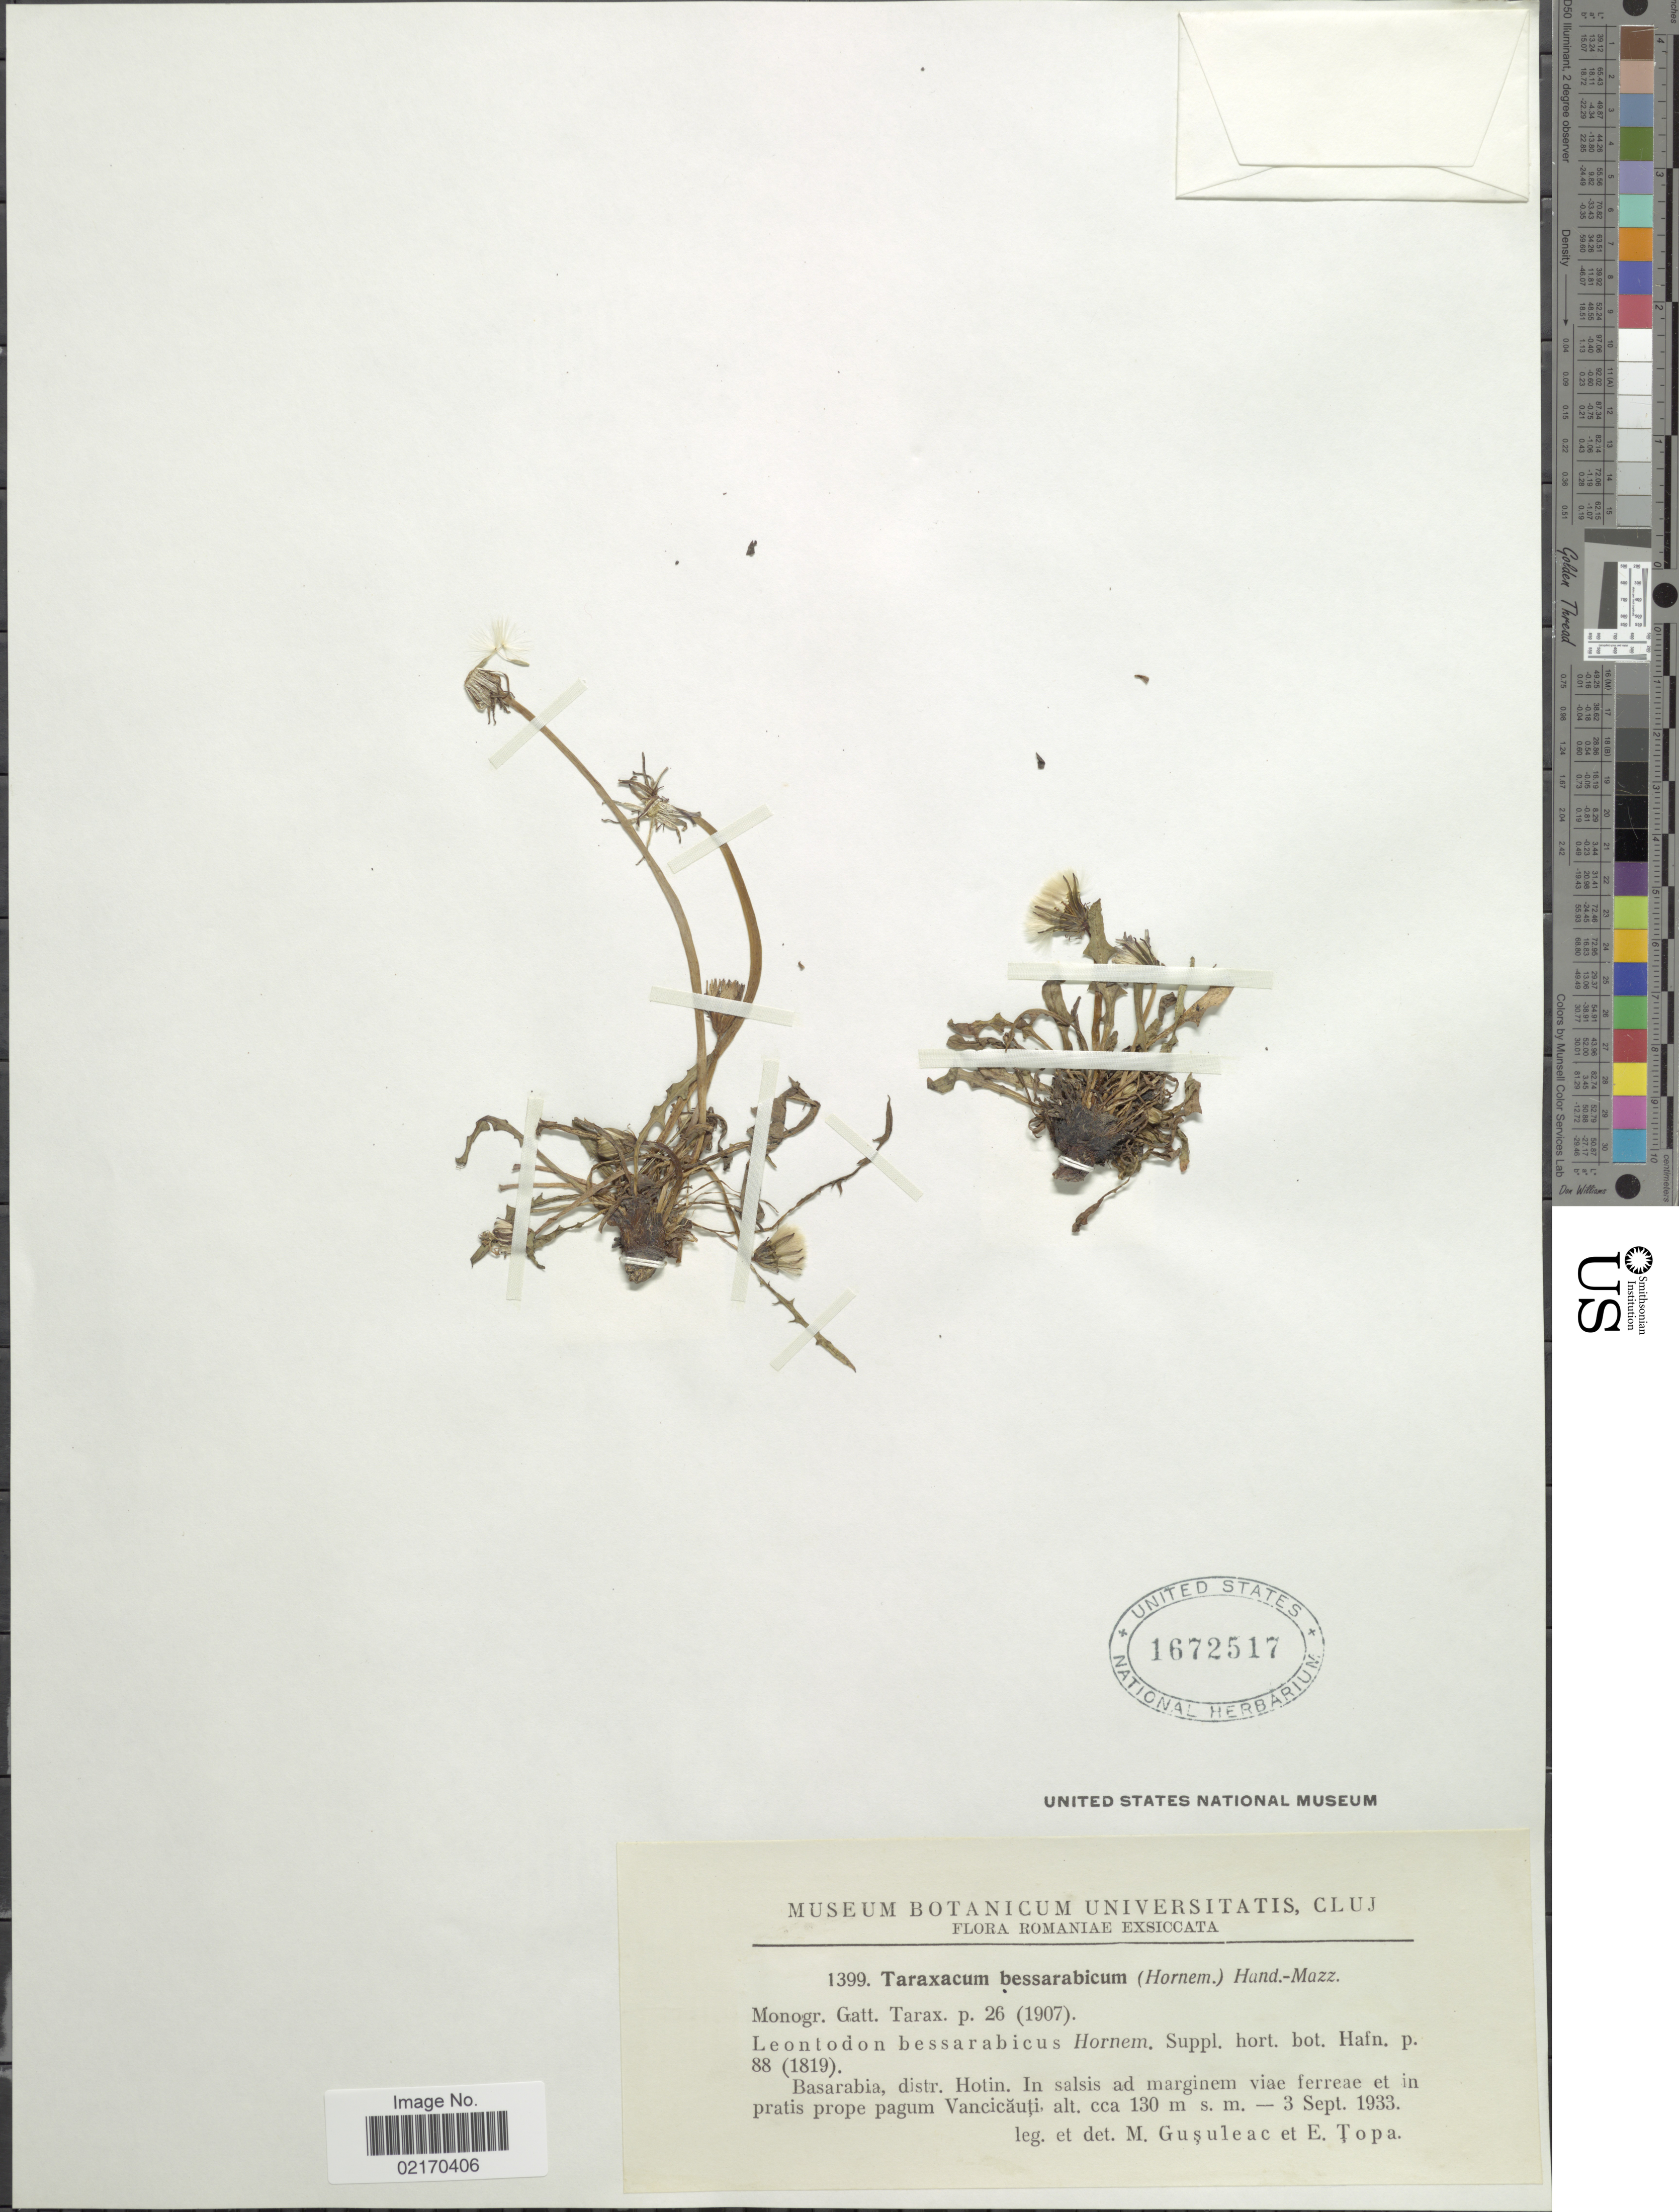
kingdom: Plantae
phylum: Tracheophyta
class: Magnoliopsida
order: Asterales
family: Asteraceae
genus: Taraxacum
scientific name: Taraxacum bessarabicum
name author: (Hornem.) Hand.-Mazz.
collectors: M. Gusuleac & E. Topa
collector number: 1399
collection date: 1933-09-03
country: Romania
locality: Basarabia, distr. Hotin, in salsis ad marginem viae ferreae et in pratis prope pagum Vancicauti.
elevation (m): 130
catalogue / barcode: US 1672517